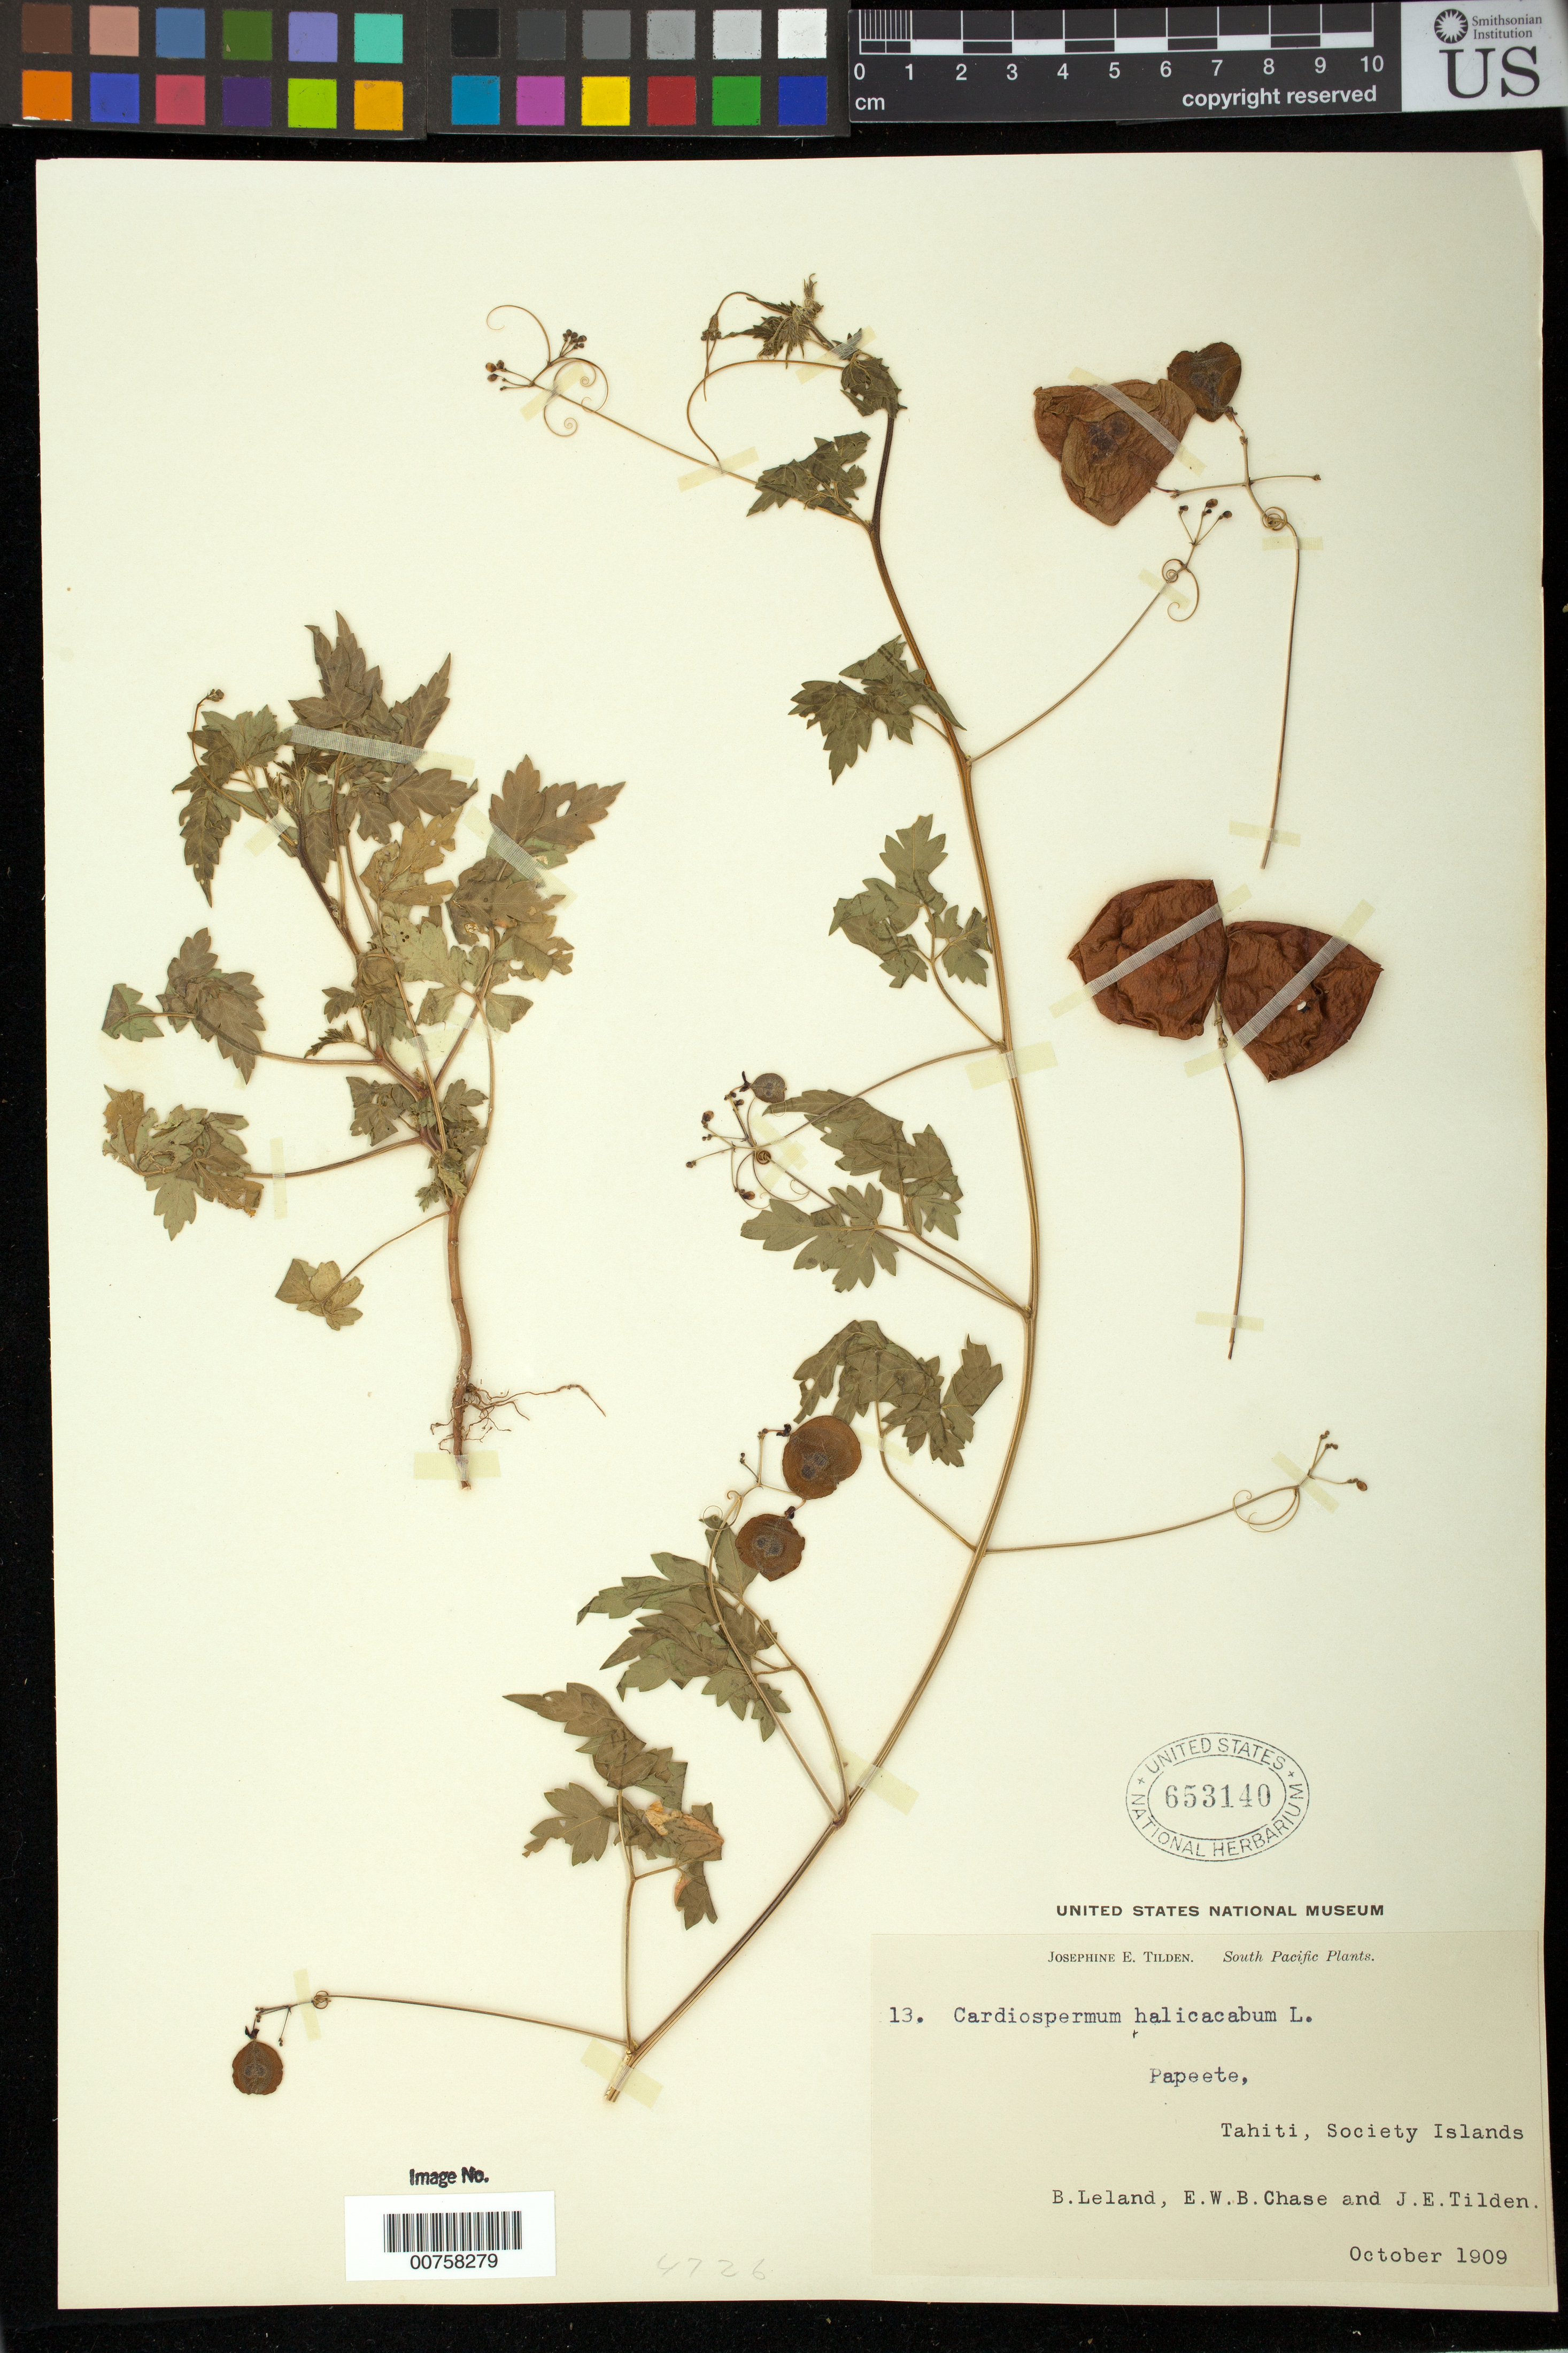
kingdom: Plantae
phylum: Tracheophyta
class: Magnoliopsida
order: Sapindales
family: Sapindaceae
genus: Cardiospermum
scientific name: Cardiospermum halicacabum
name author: L.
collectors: B. Leland, E. W. Chase & J. E. Tilden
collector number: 13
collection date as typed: Oct 1909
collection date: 1909-10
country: French Polynesia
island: Tahiti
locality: Papeete.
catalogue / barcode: US 653140